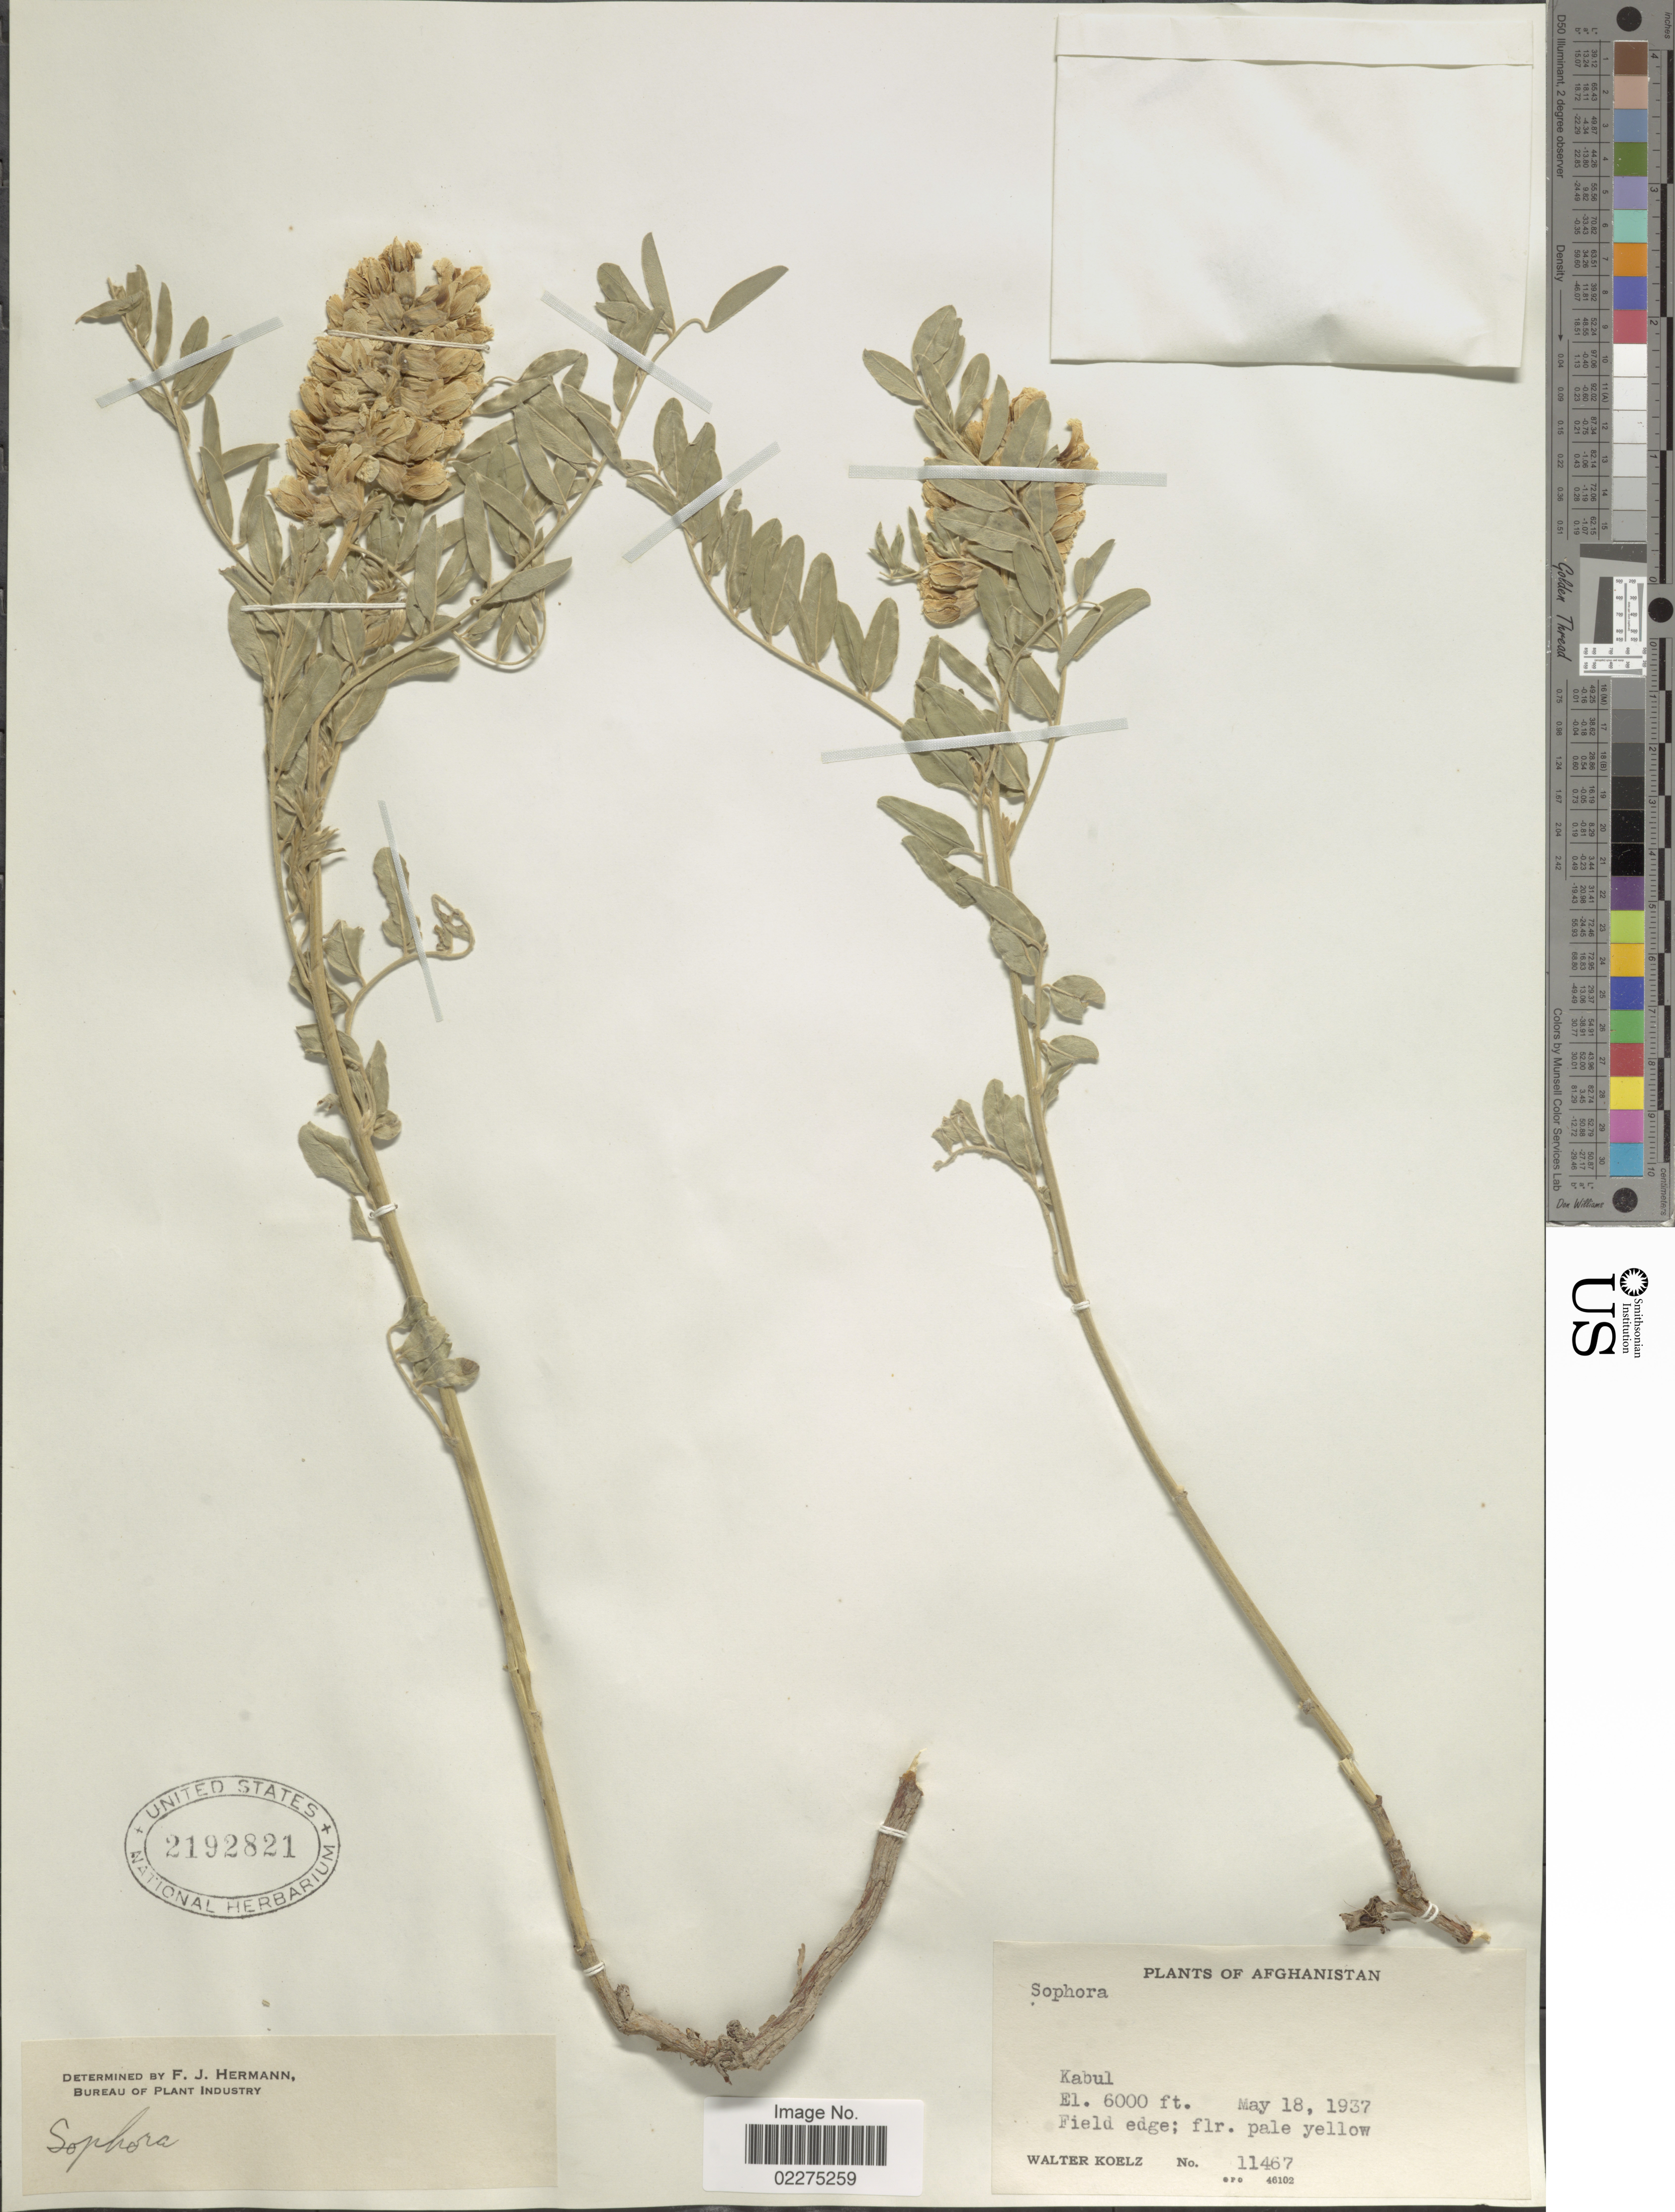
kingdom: Plantae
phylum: Tracheophyta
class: Magnoliopsida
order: Fabales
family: Fabaceae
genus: Sophora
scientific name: Sophora alopecuroides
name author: L.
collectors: W. N. Koelz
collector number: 11467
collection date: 1937-05-18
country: Afghanistan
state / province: Kabul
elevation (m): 1829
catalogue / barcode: US 2192821